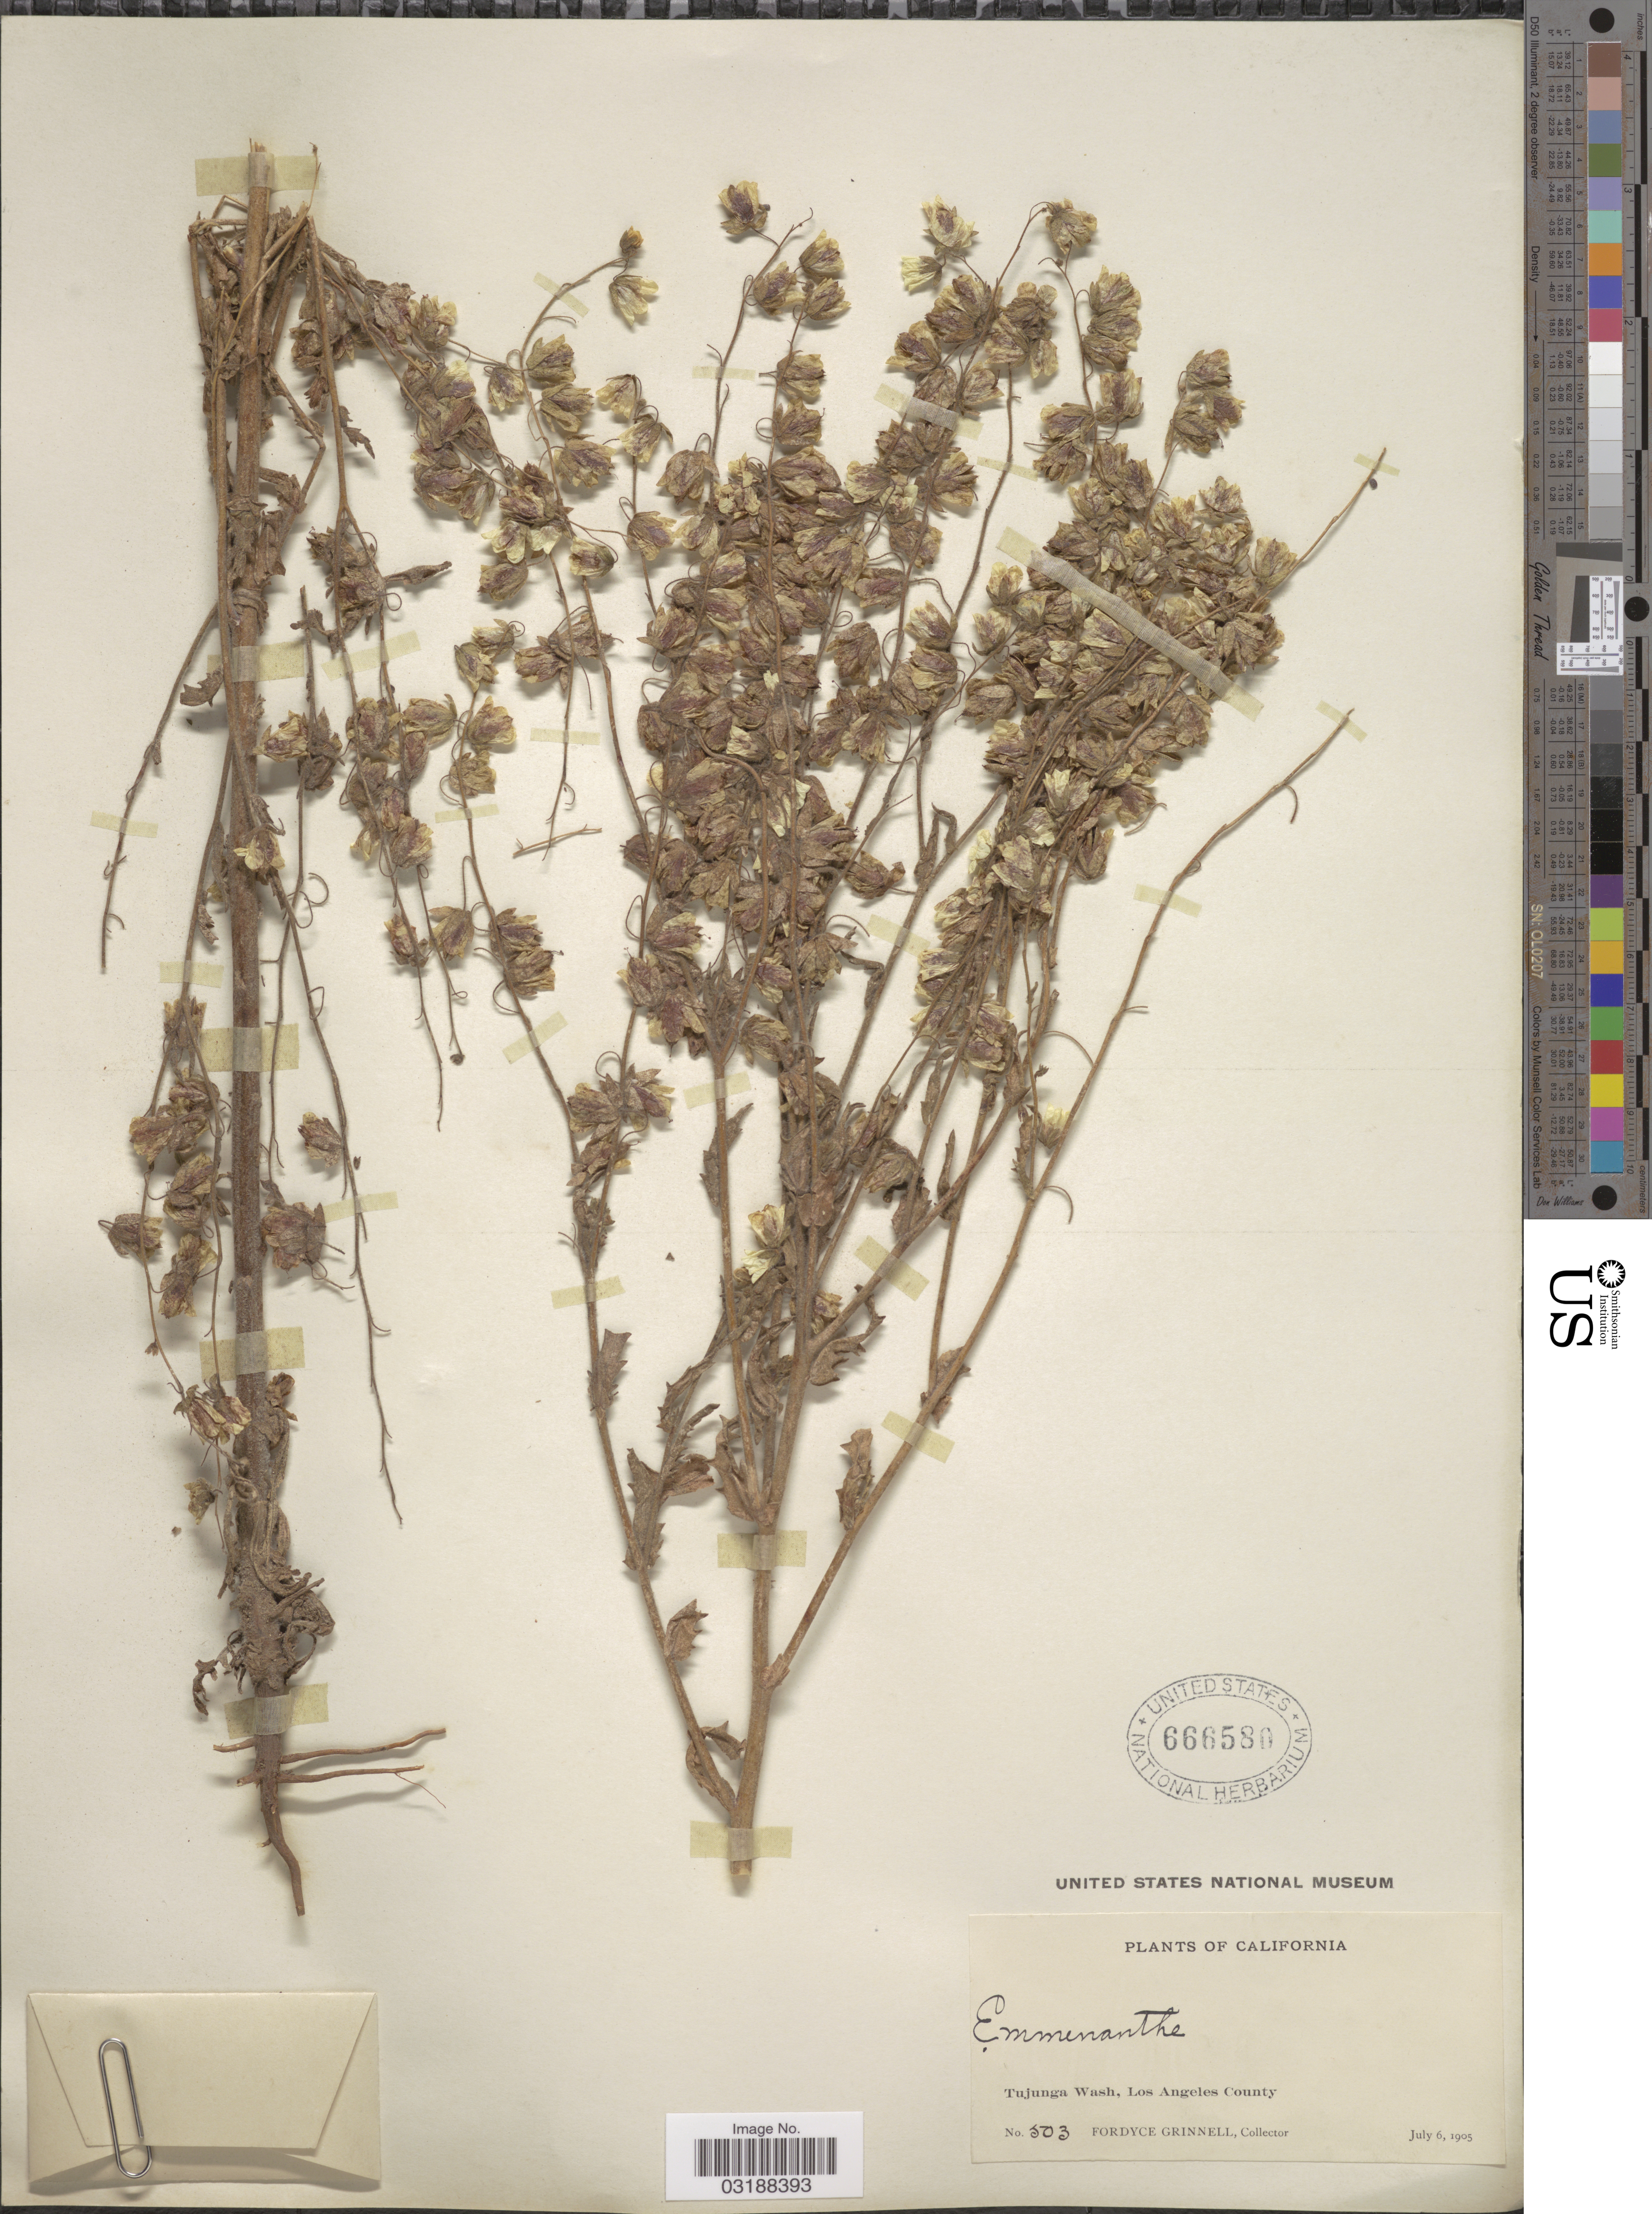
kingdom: Plantae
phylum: Tracheophyta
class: Magnoliopsida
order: Boraginales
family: Hydrophyllaceae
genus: Emmenanthe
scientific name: Emmenanthe penduliflora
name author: Benth.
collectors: F. Grinnell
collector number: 503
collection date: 1905-07-06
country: United States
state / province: California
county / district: Los Angeles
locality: Tujunga Wash, Los Angeles County.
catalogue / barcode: US 666580